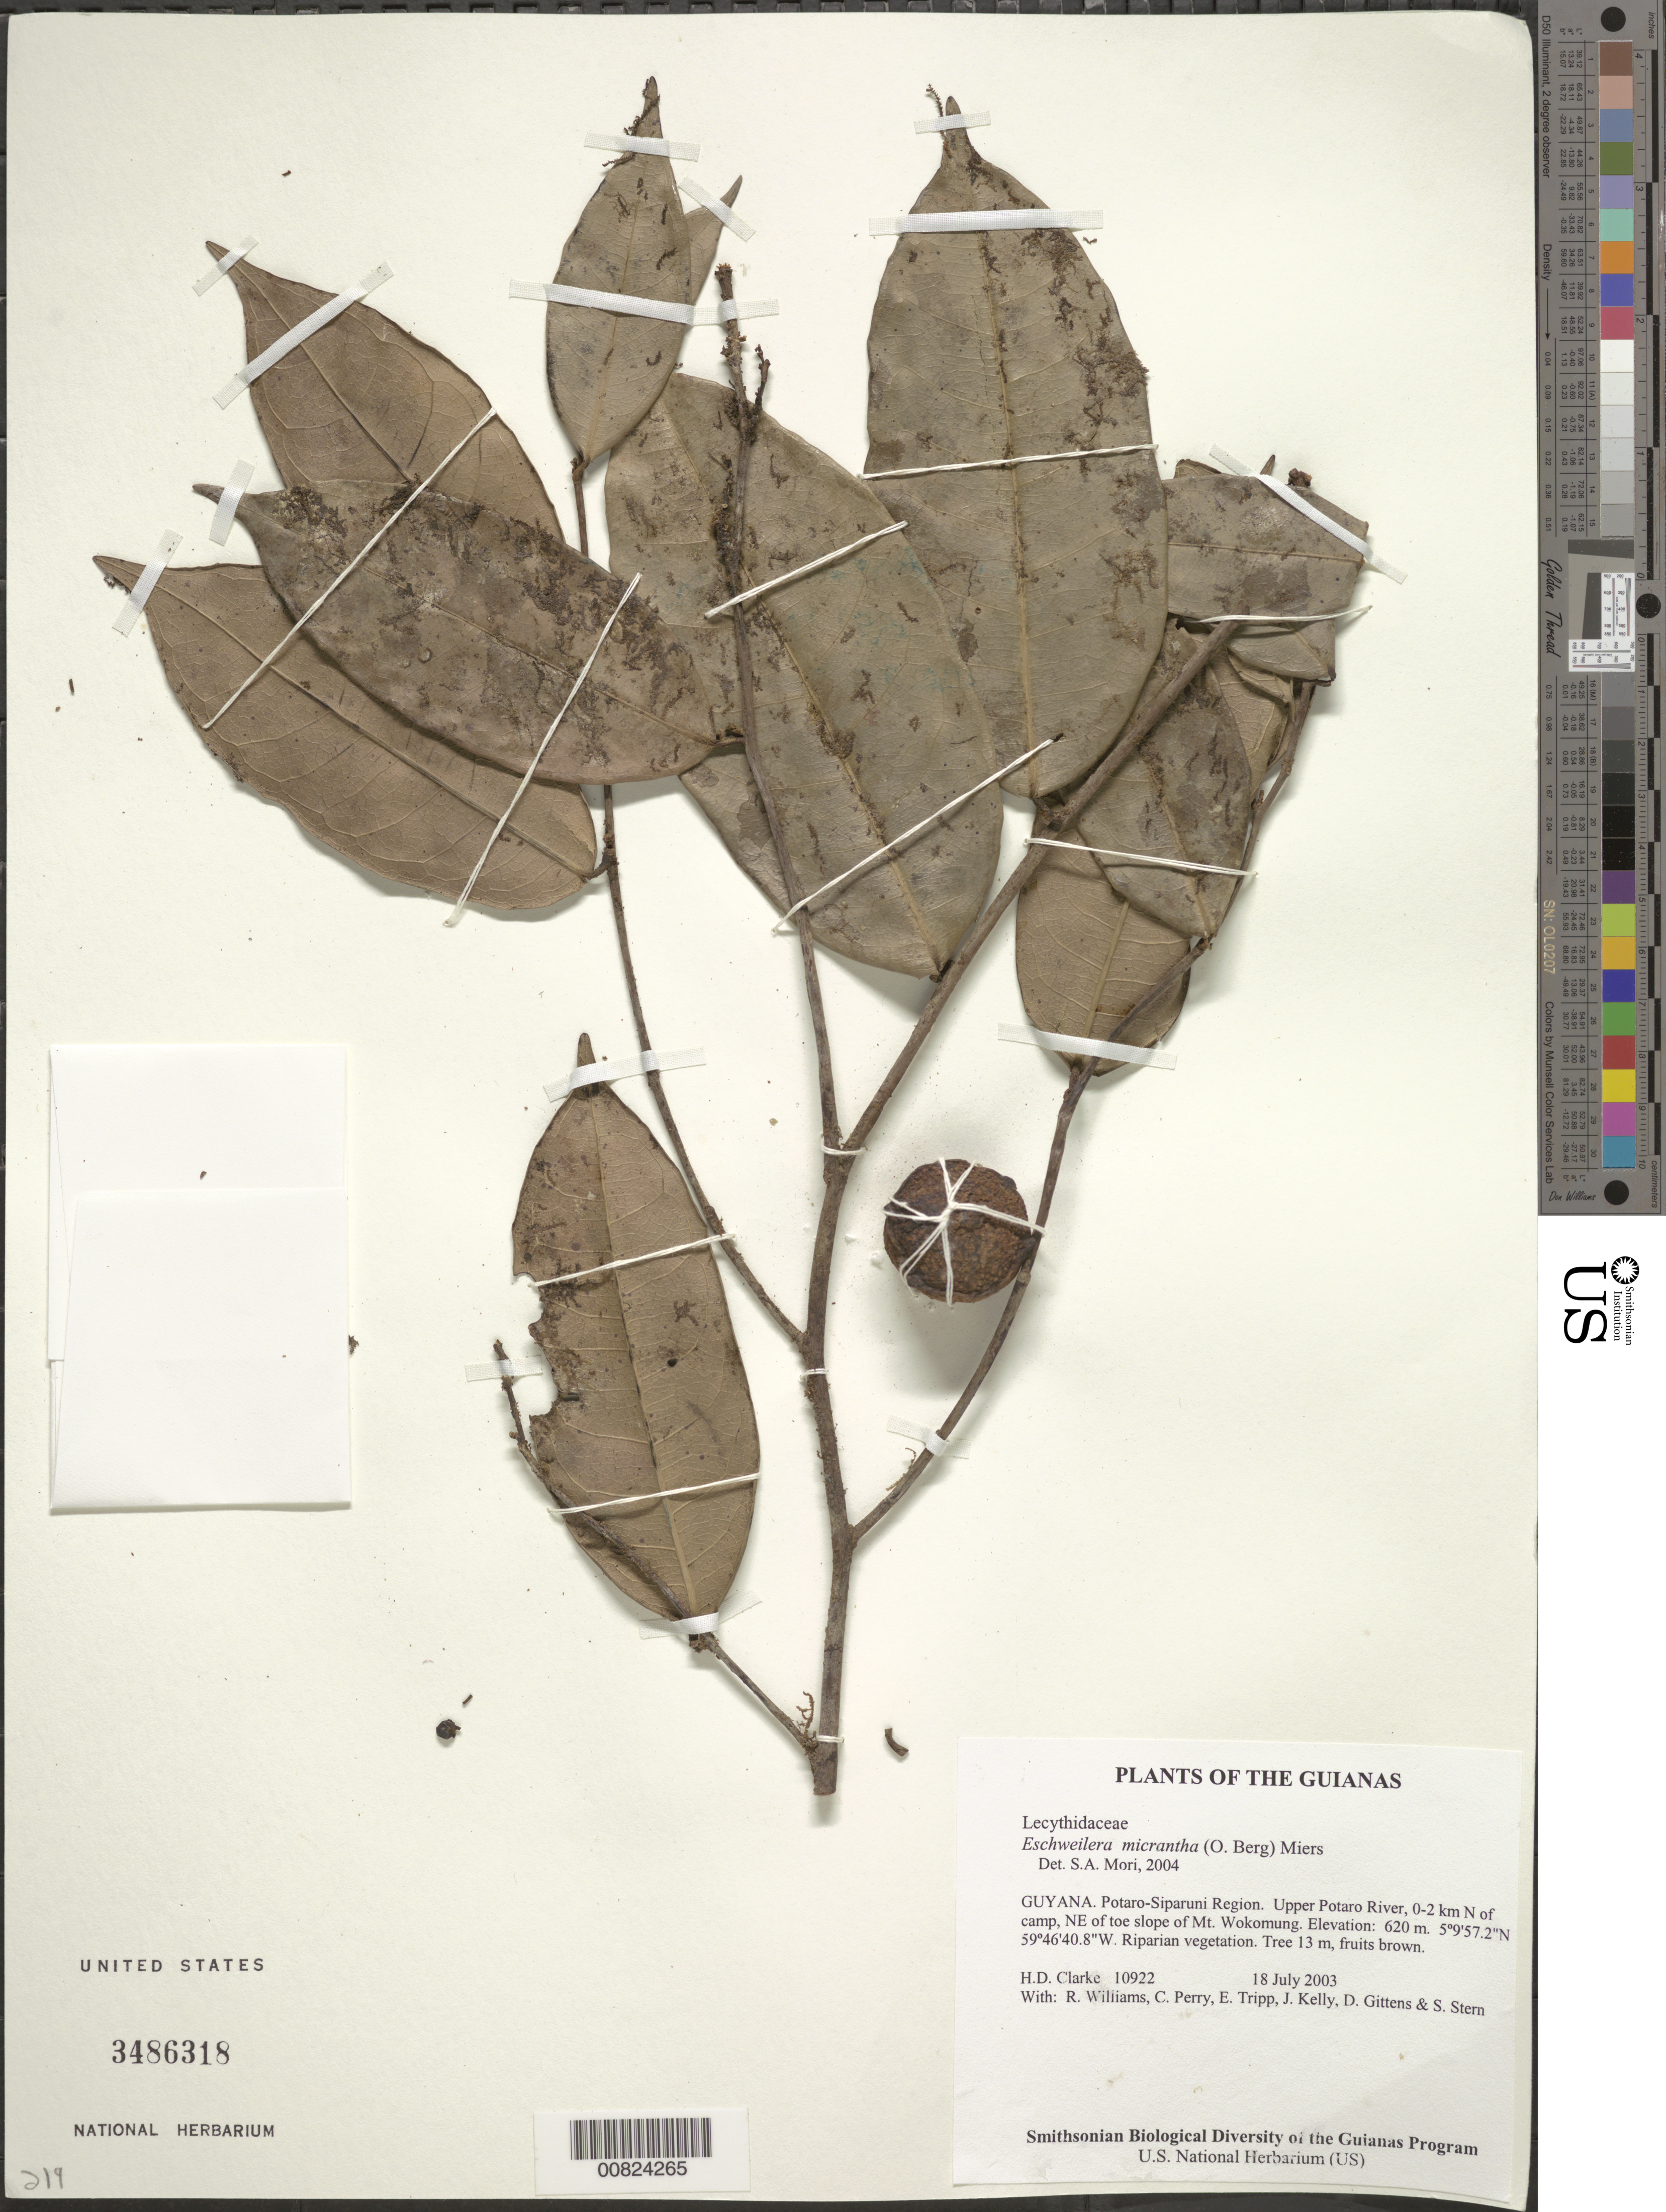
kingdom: Plantae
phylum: Tracheophyta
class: Magnoliopsida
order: Ericales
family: Lecythidaceae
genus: Eschweilera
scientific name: Eschweilera micrantha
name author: (O. Berg) Miers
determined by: Mori, Scott A.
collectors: H. D. Clarke, R. Williams, C. Perry, E. Tripp, J. Kelly, D. Gittens & S. R. Stern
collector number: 10922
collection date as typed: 18 July 2003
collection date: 2003-07-18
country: Guyana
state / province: Potaro-Siparuni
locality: Upper Potaro River, 0-2 km N of camp, NE of toe slope of Mt. Wokomung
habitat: Riparian vegetation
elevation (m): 620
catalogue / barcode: US 3486318